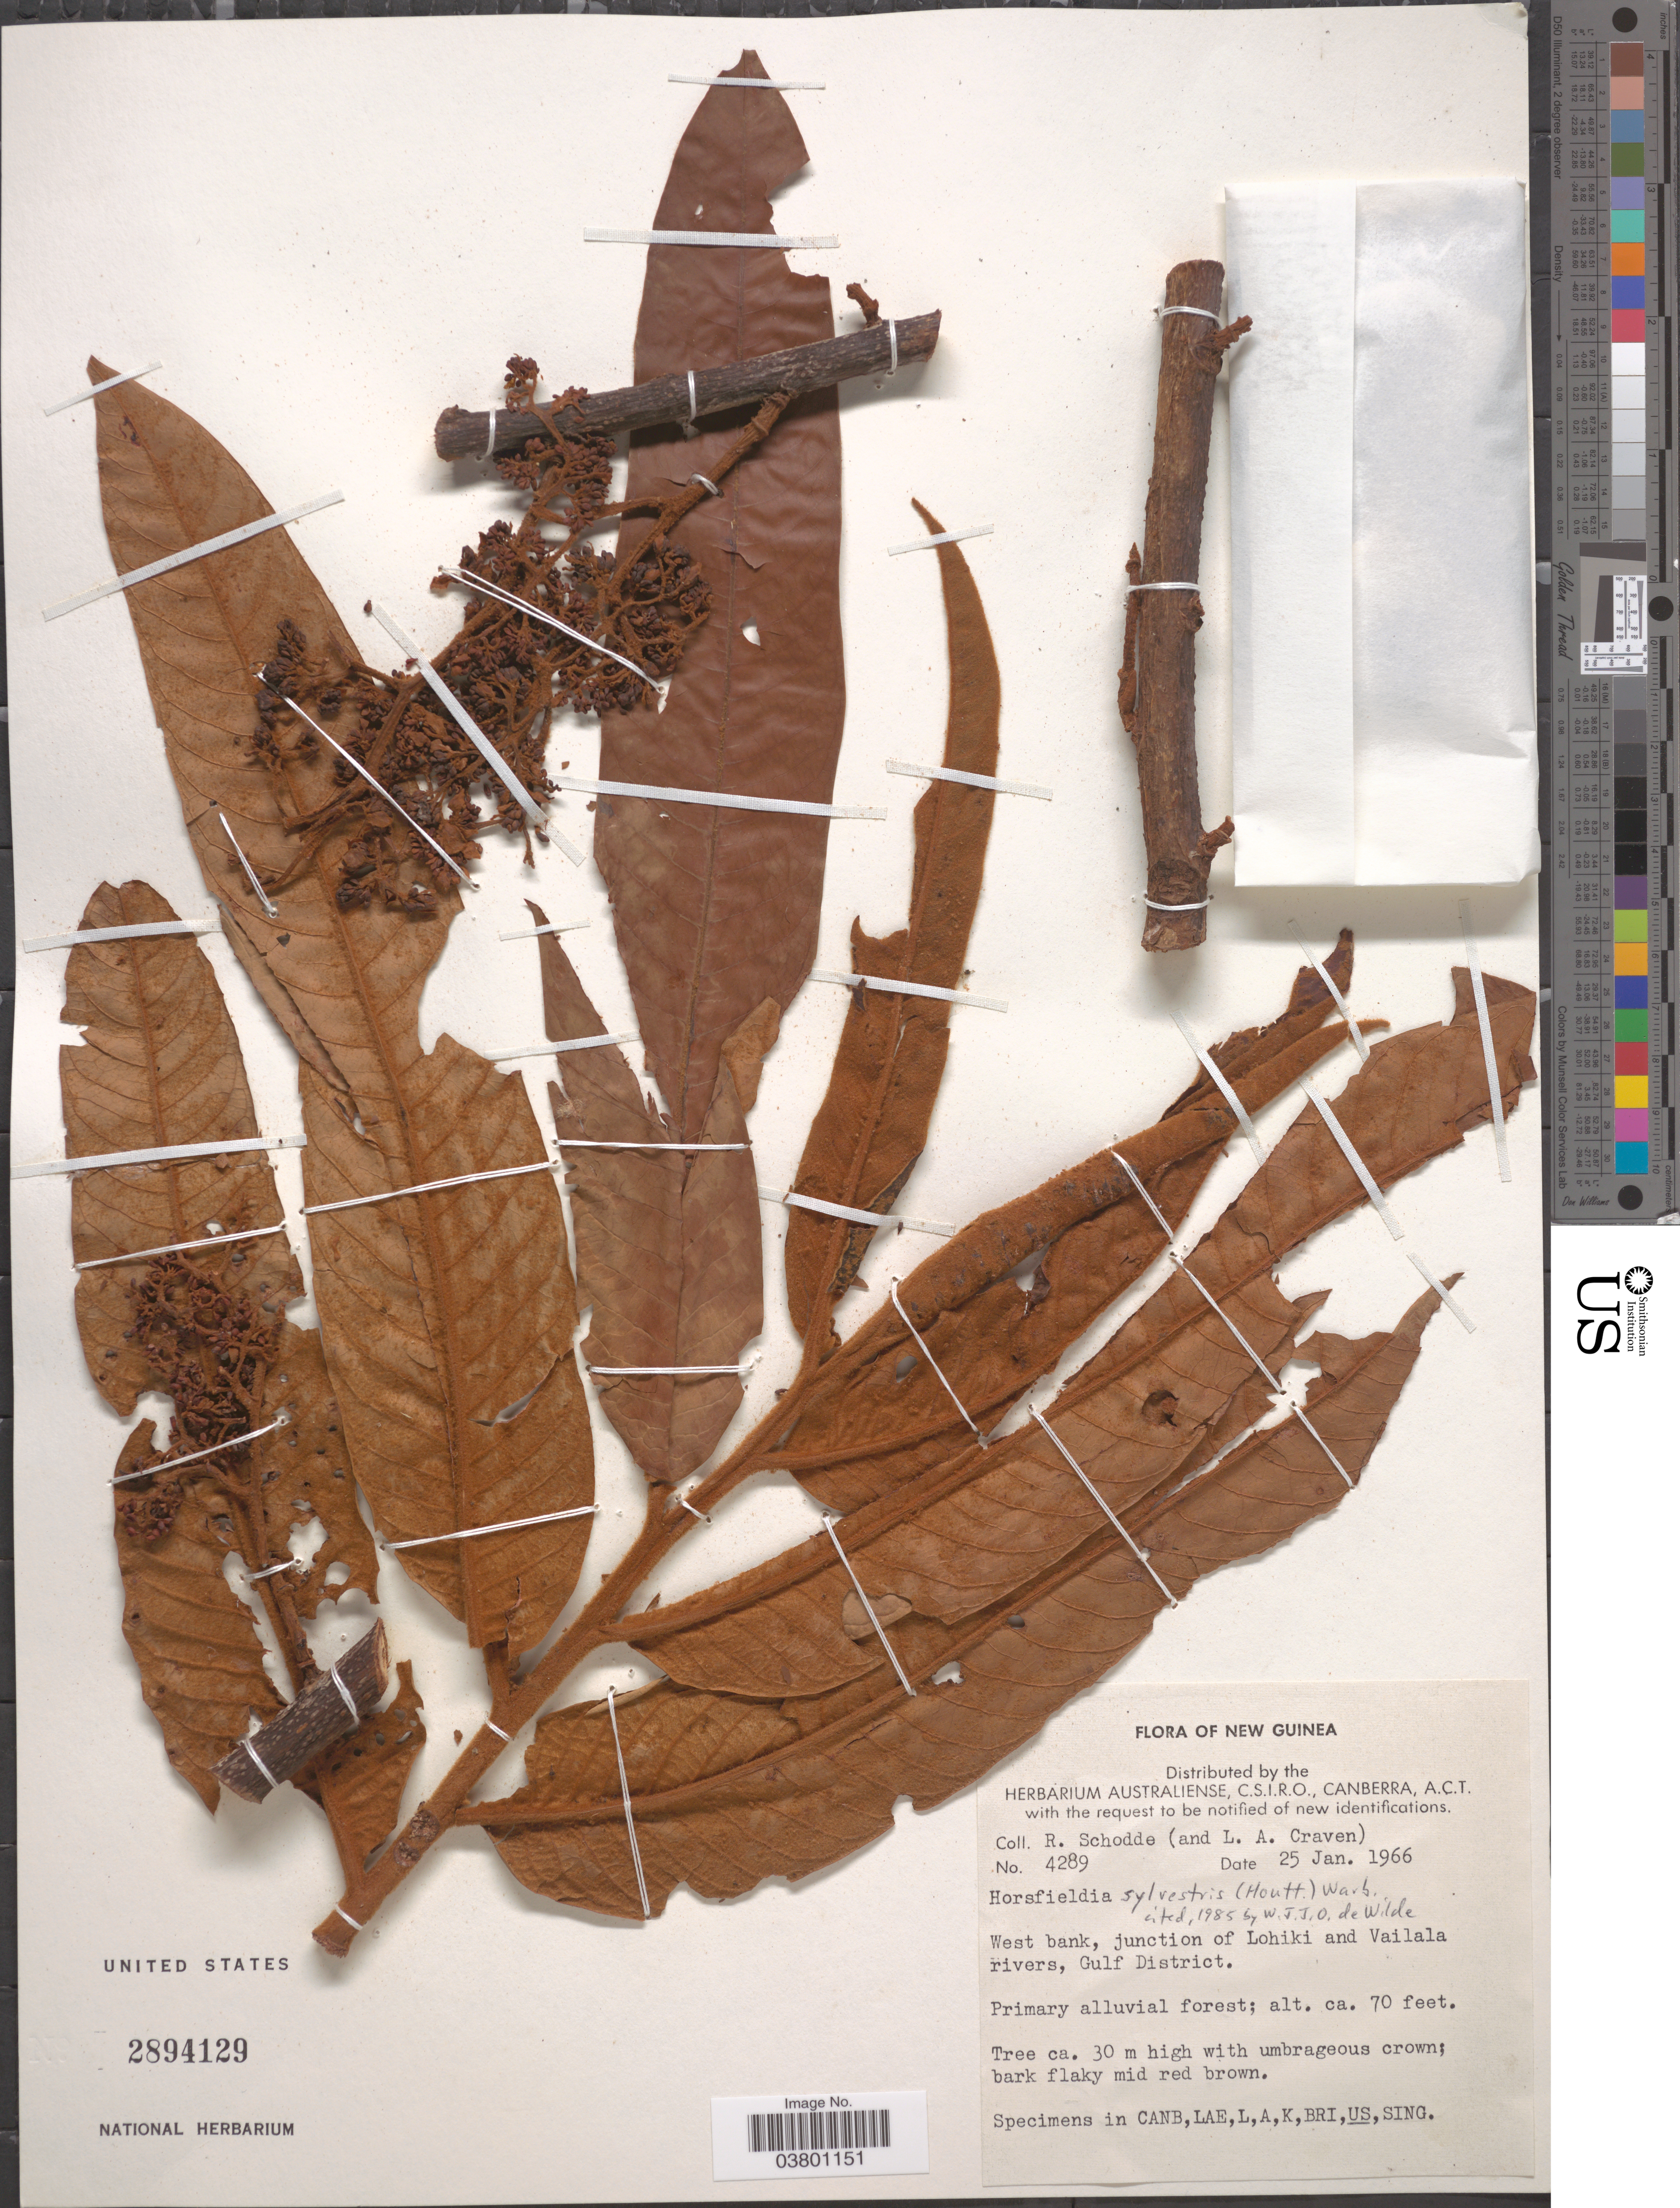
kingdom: Plantae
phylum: Tracheophyta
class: Magnoliopsida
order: Magnoliales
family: Myristicaceae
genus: Horsfieldia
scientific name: Horsfieldia sylvestris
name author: (Houtt.) Warb.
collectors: R. Schodde & L. A. Craven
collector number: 4289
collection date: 1966-01-25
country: Papua New Guinea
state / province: Gulf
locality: New Guinea. West bank, junction of Lohiki and Vailala rivers, Gulf District.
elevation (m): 21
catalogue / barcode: US 2894129